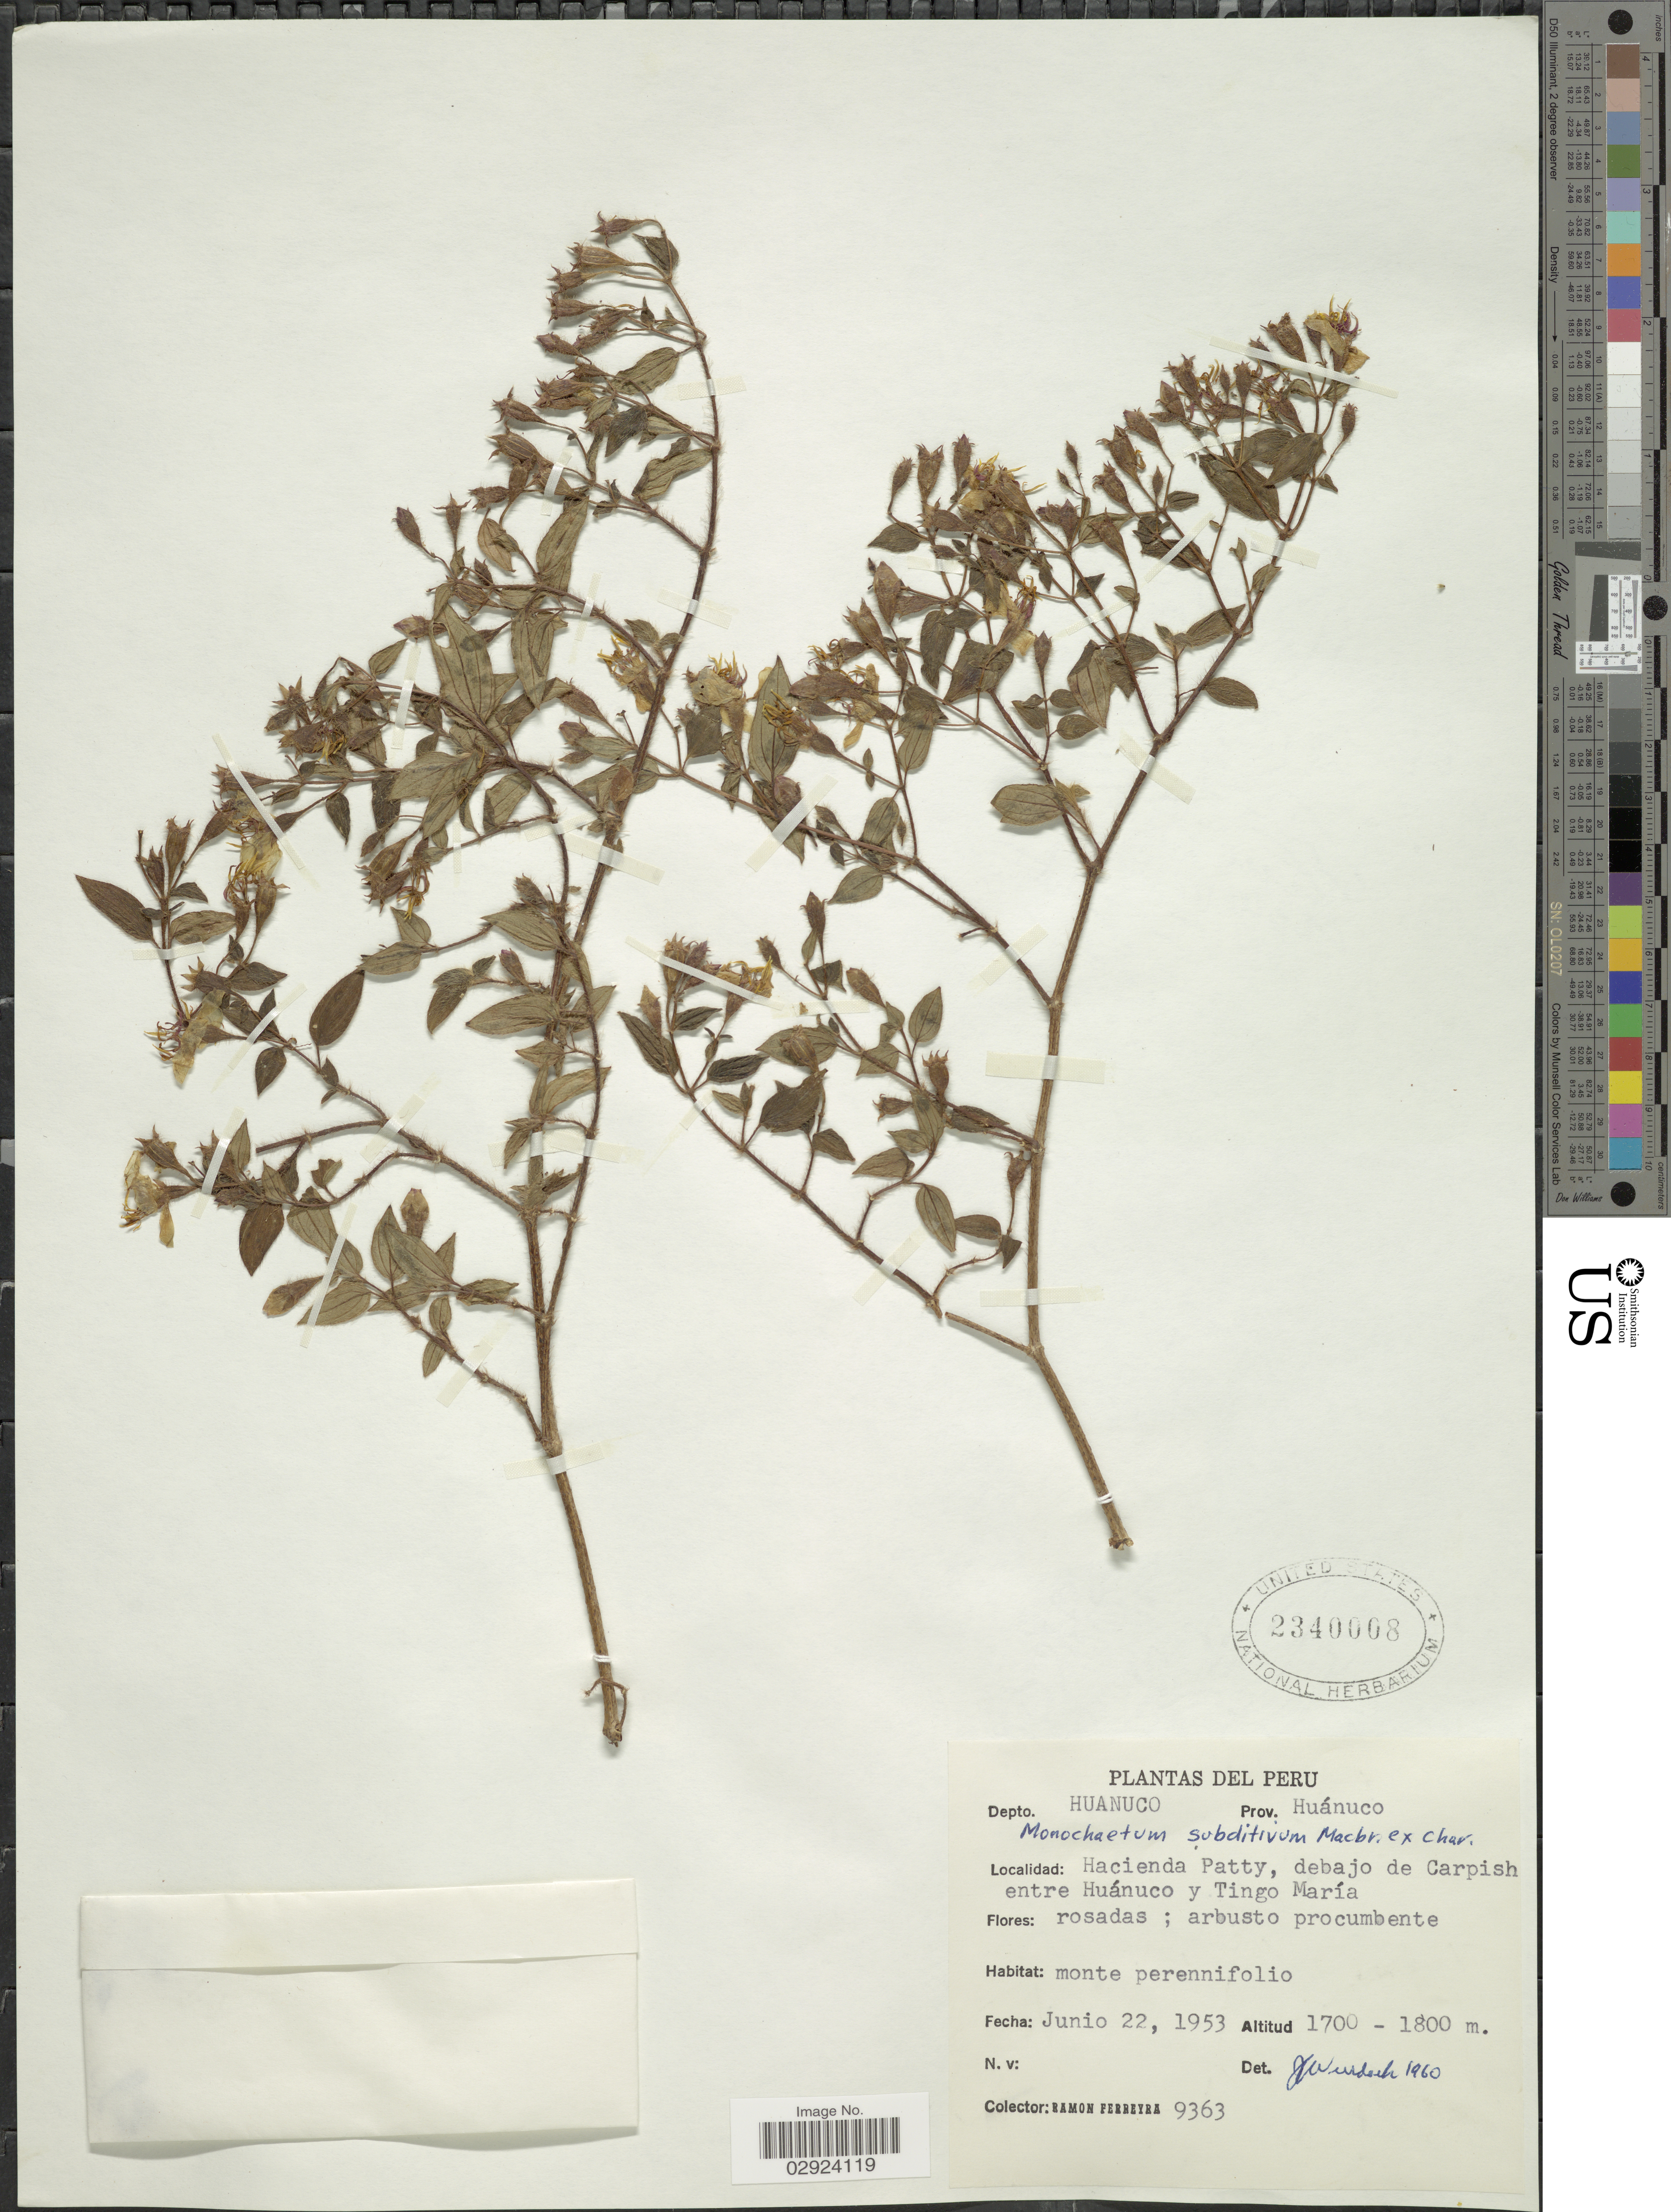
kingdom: Plantae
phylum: Tracheophyta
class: Magnoliopsida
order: Myrtales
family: Melastomataceae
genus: Monochaetum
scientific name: Monochaetum subditivum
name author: J.F. Macbr.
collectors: R. A. Ferreyra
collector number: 9363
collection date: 1953-06-22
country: Peru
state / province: Huánuco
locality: Depto. Huanuco, Prov. Huánuco, Hacienda Patty, debajo de Carpish entre Huánuco y Tingo María.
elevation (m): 1700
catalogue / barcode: US 2340008